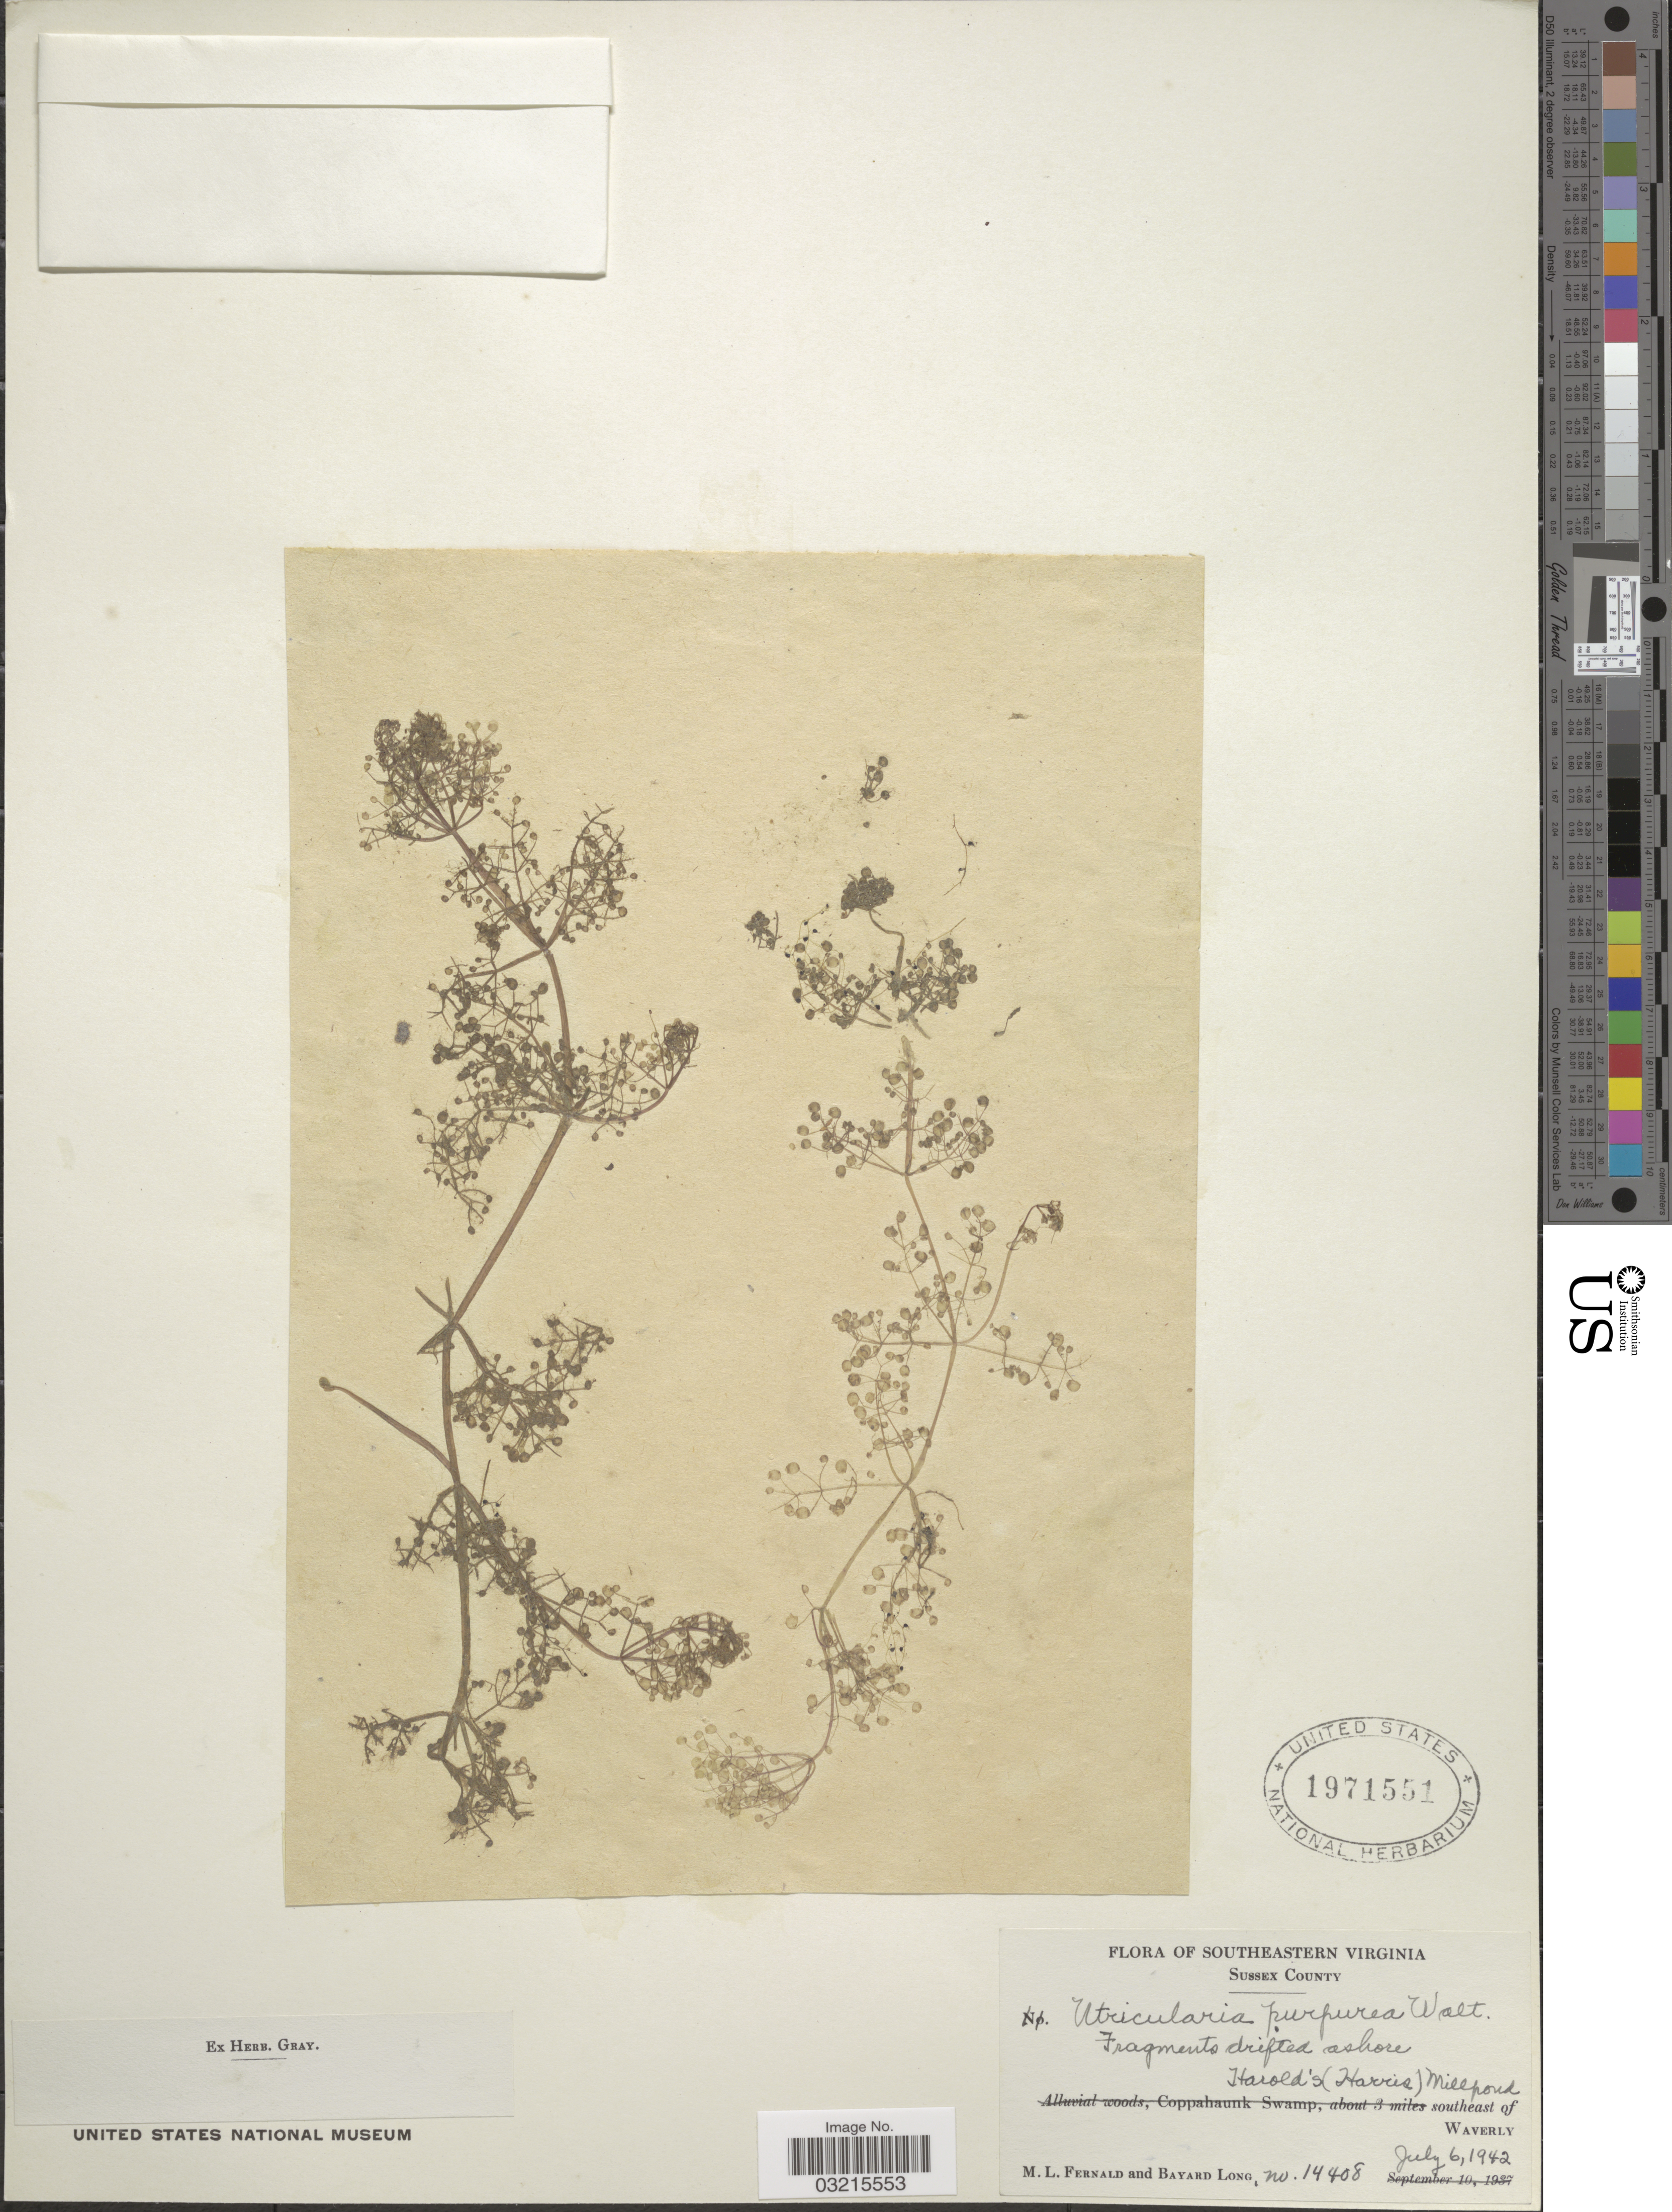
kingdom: Plantae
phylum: Tracheophyta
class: Magnoliopsida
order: Lamiales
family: Lentibulariaceae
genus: Utricularia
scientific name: Utricularia purpurea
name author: Walter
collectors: M. L. Fernald & B. Long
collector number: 14408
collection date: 1942-07-06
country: United States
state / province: Virginia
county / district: Sussex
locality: Southeastern Virginia, Sussex County, Harold's (Harris) Millpond southeast of Waverly.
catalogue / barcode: US 1971551